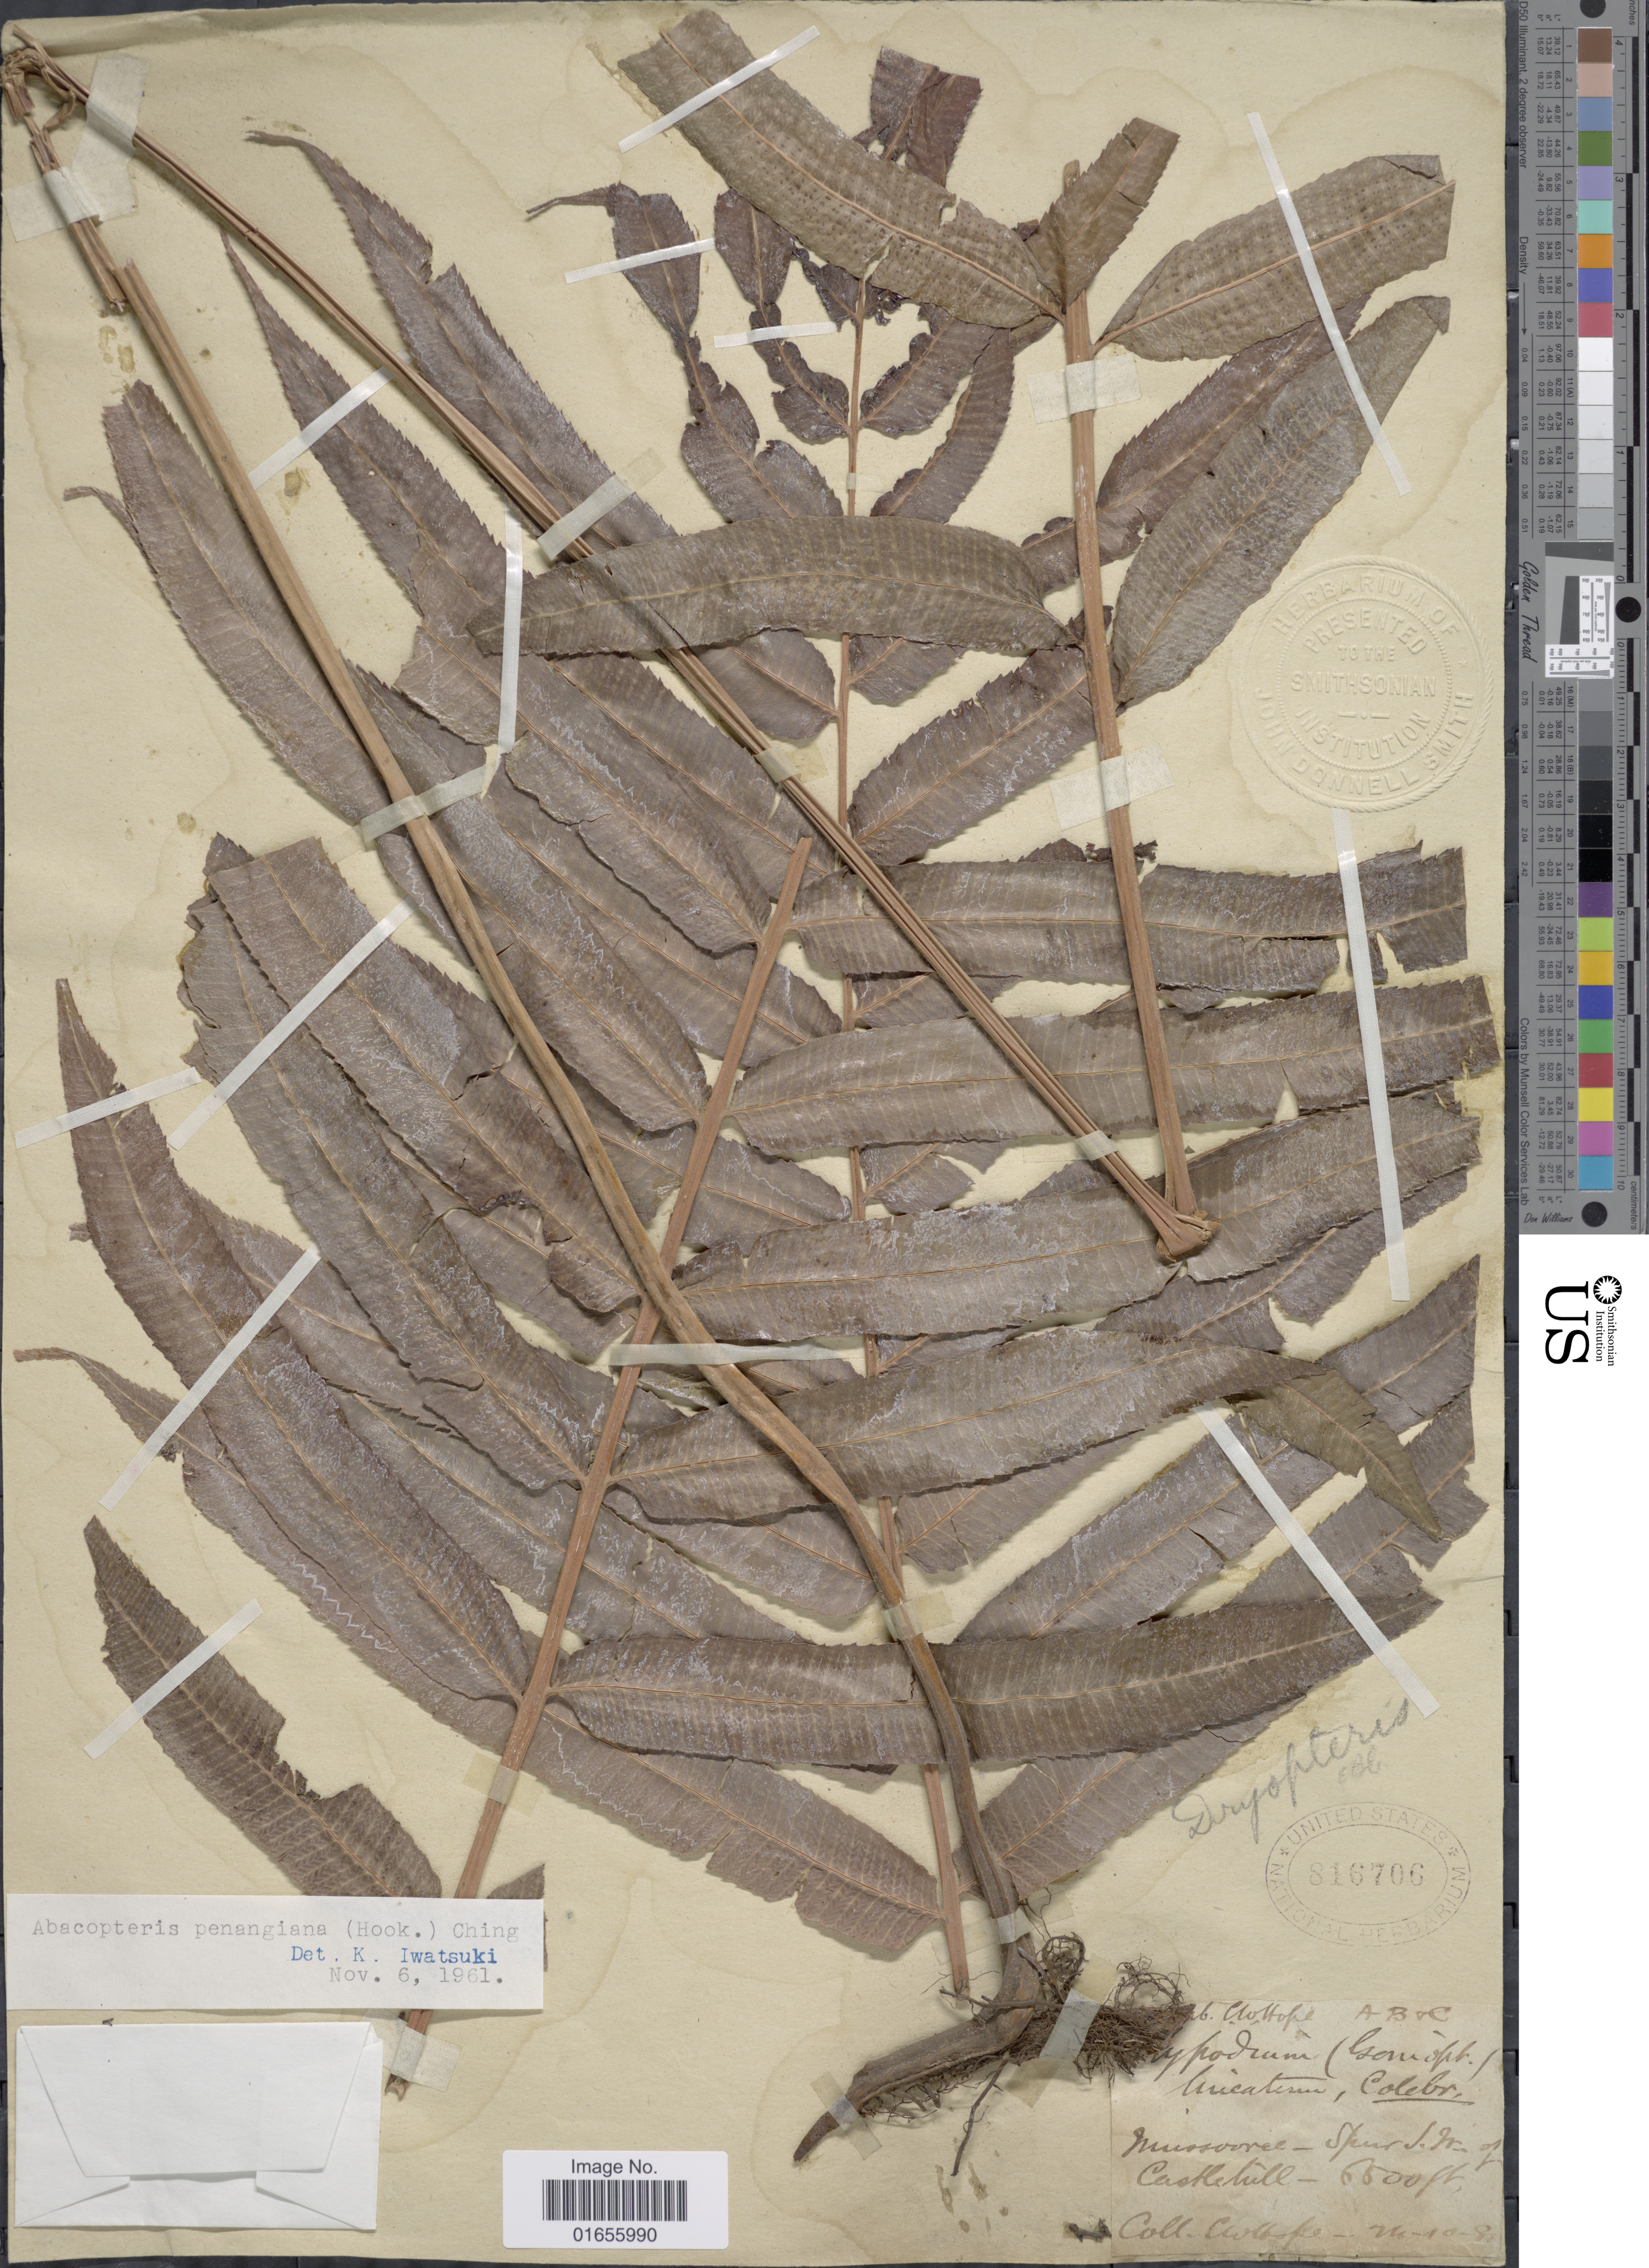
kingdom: Plantae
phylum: Tracheophyta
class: Polypodiopsida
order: Polypodiales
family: Thelypteridaceae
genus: Pronephrium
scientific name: Pronephrium penangiana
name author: (Hook.) Holttum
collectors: C. W. Hope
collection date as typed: Transcribed d/m/y: /10/80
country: India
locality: Mussoorie- Spur S.W. of Castle hill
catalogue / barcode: US 816706